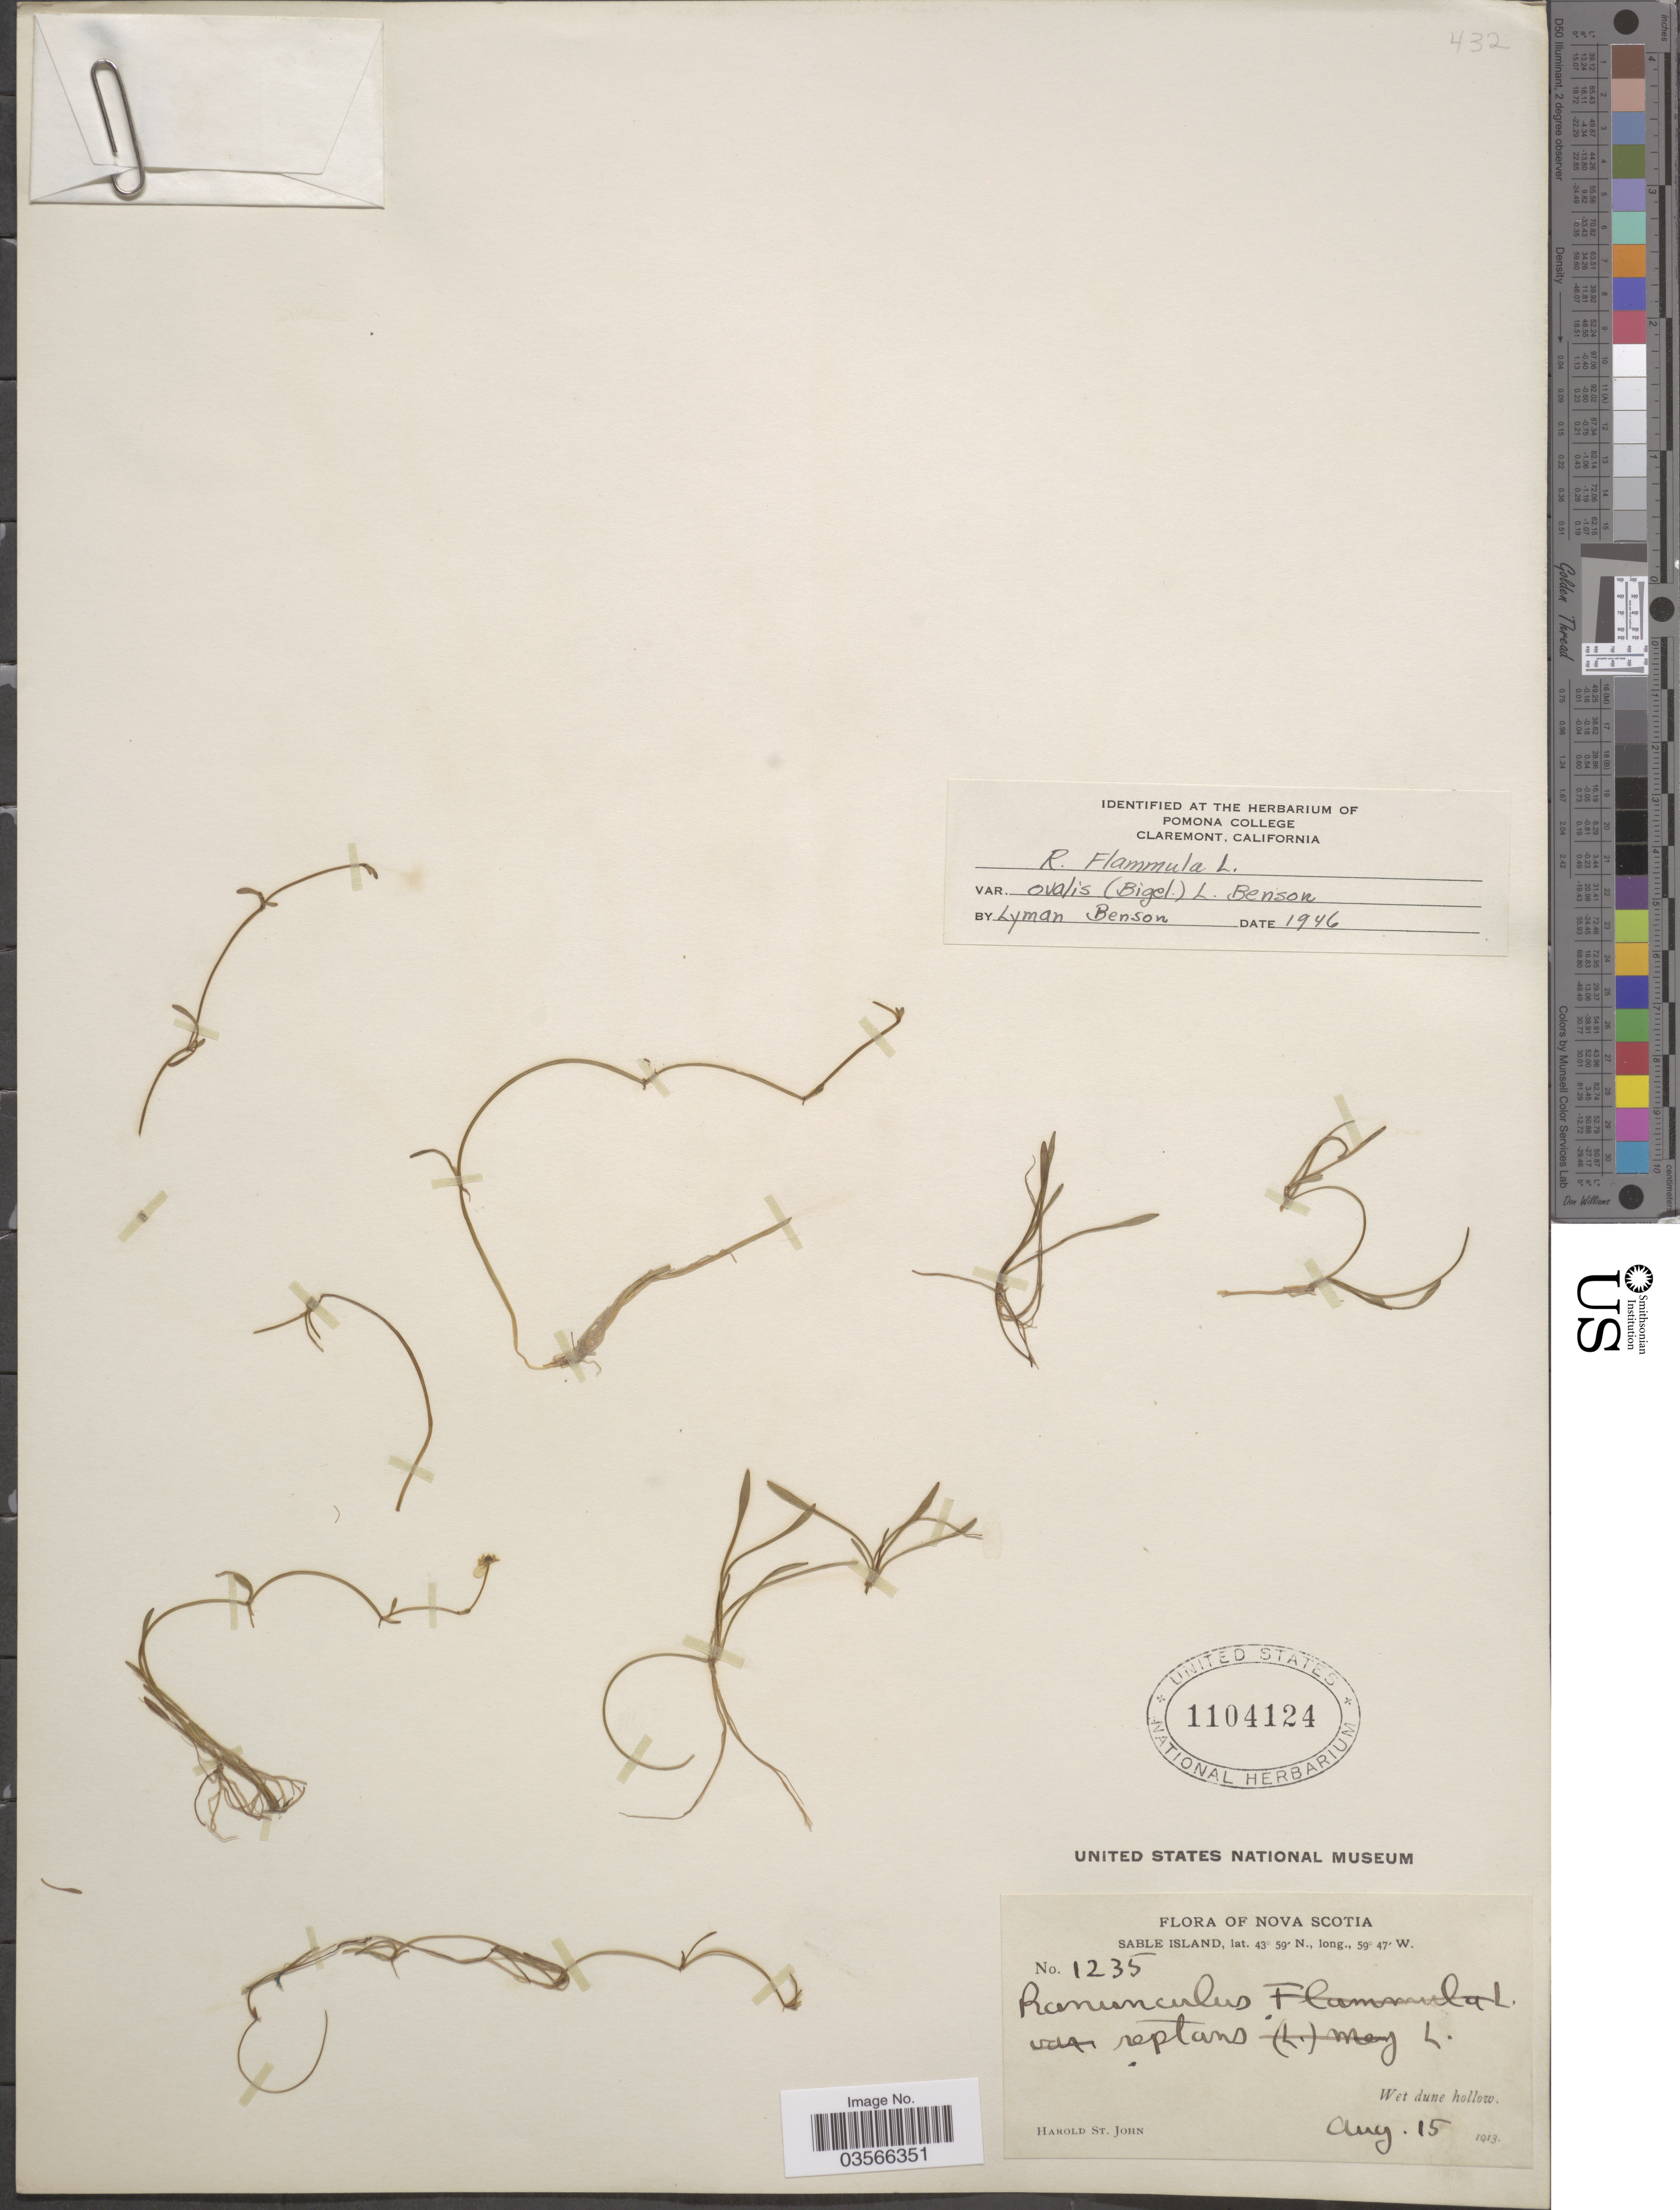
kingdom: Plantae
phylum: Tracheophyta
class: Magnoliopsida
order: Ranunculales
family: Ranunculaceae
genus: Ranunculus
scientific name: Ranunculus flammula var. ovalis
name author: (J.M. Bigelow) L.D. Benson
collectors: H. St. John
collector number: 1235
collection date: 1913-08-15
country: Canada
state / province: Nova Scotia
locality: Sable Island.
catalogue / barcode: US 1104124